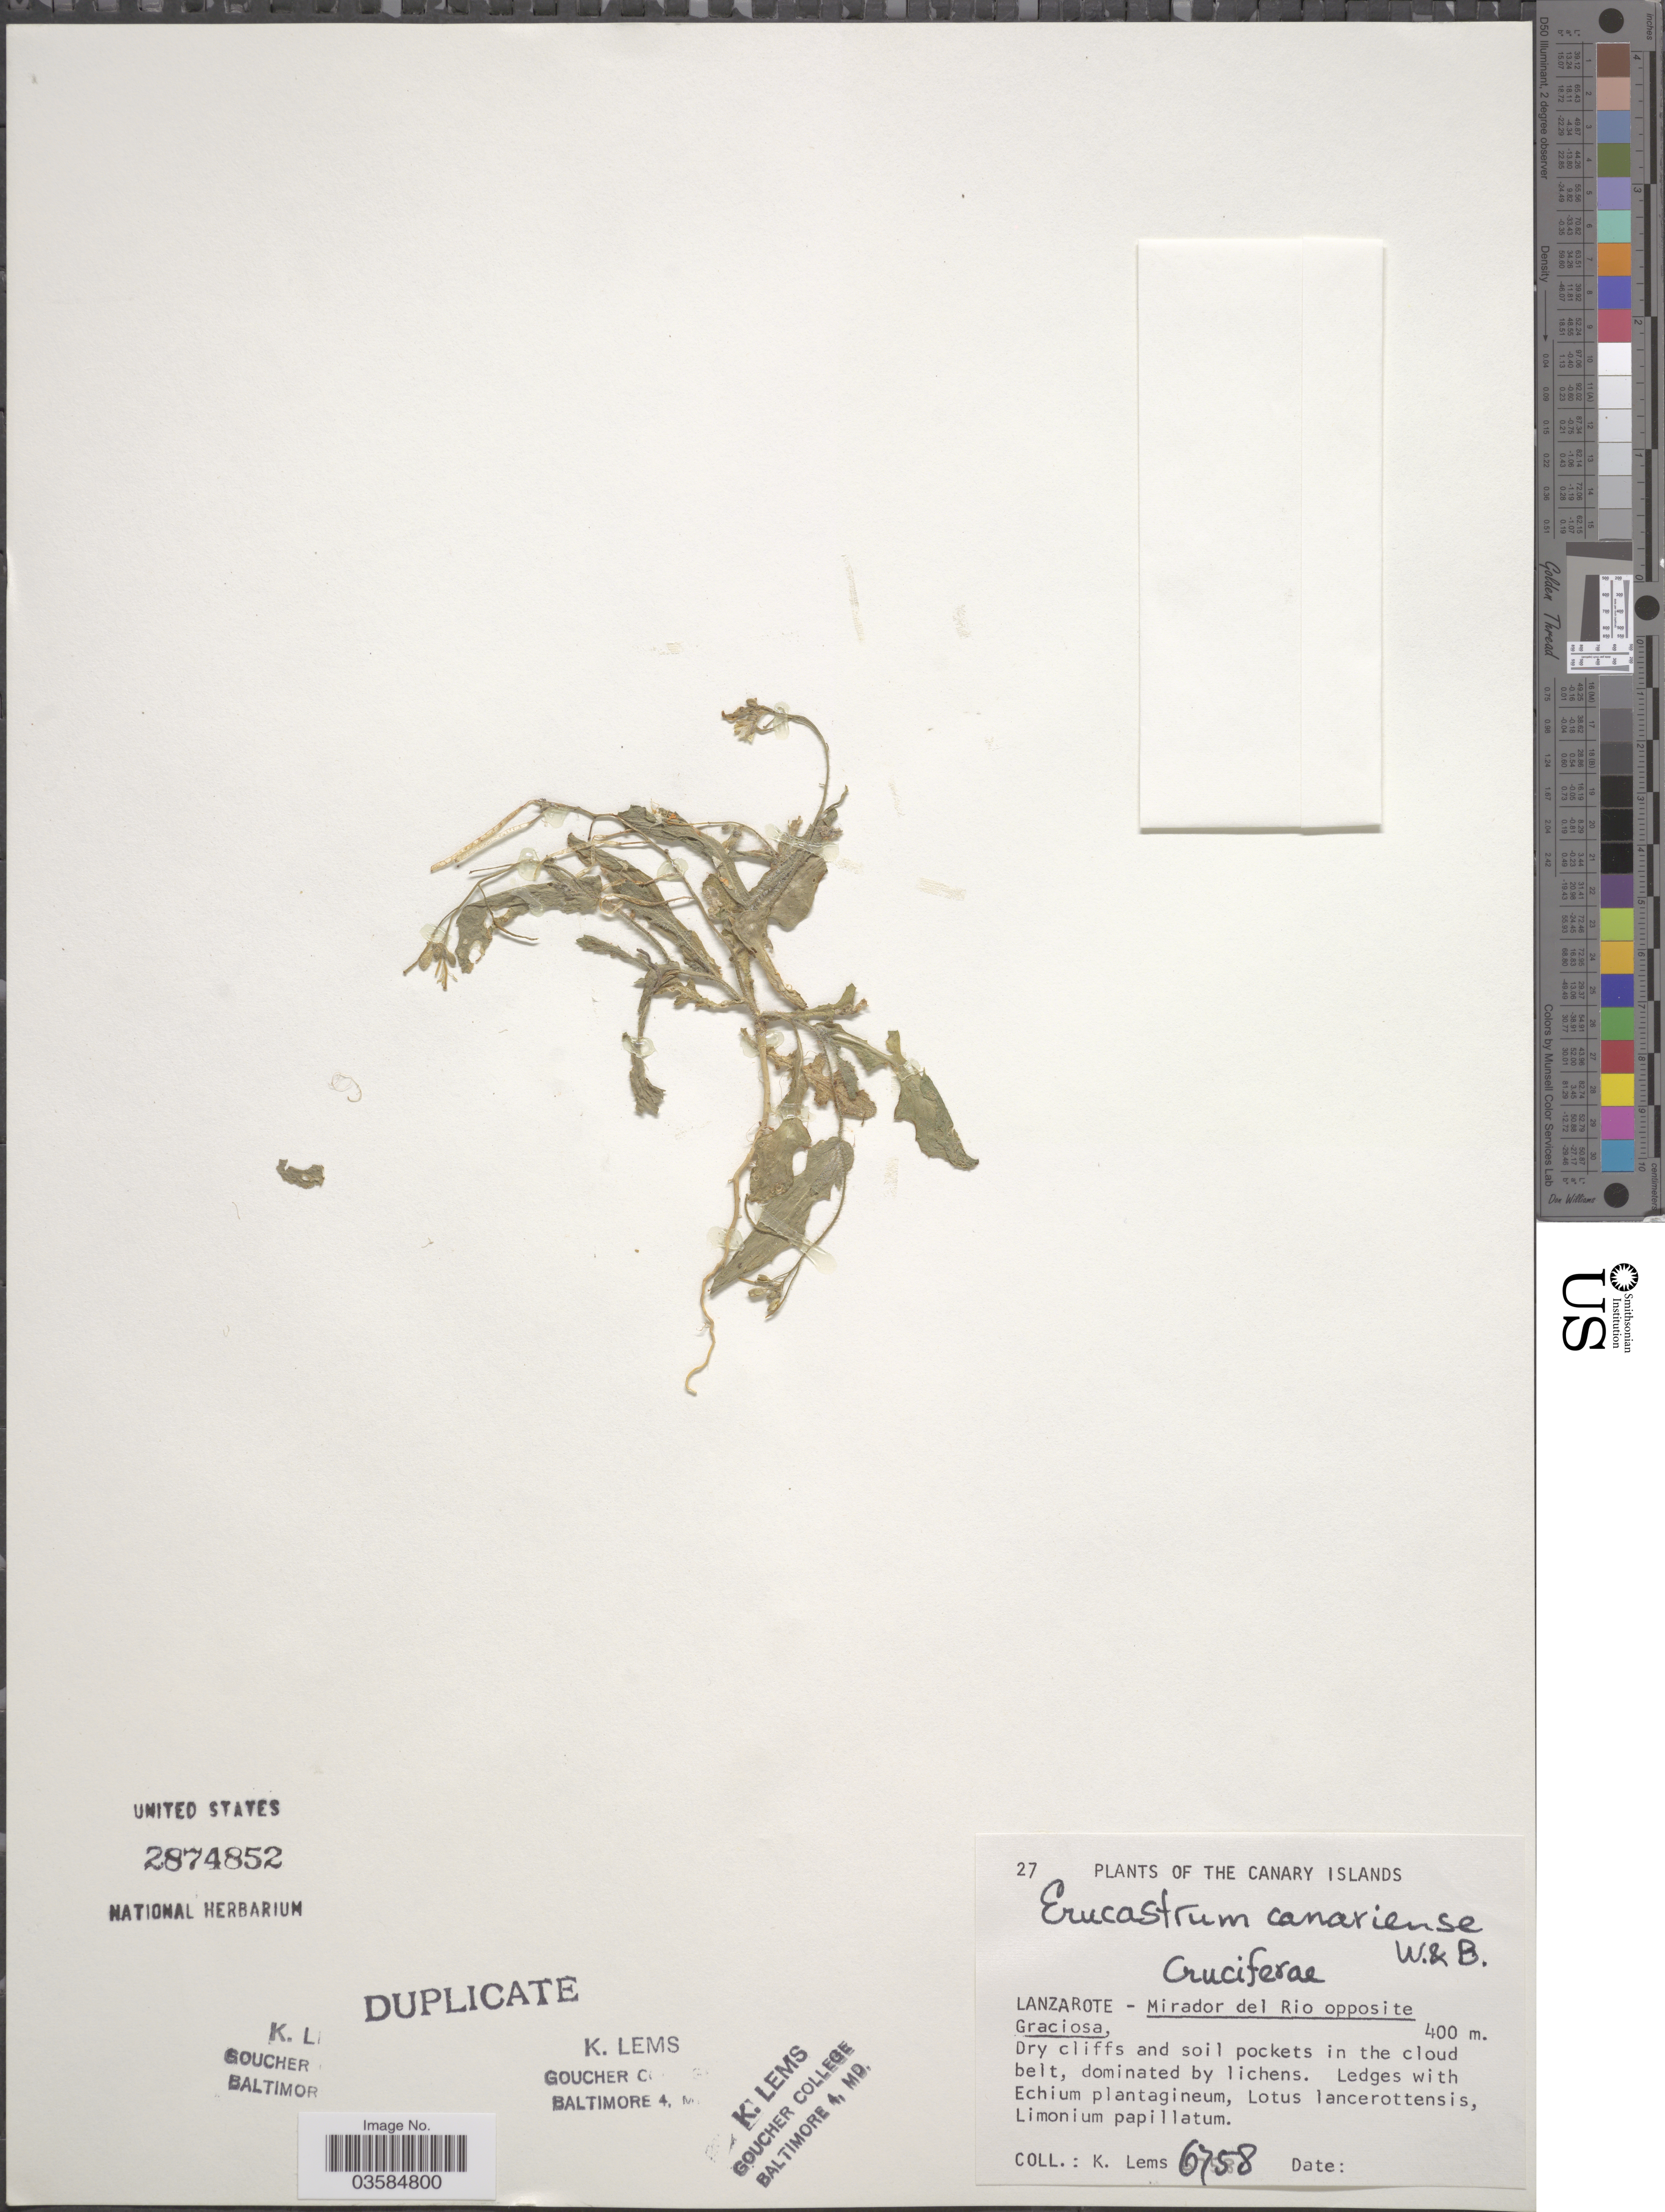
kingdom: Plantae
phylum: Tracheophyta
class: Magnoliopsida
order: Brassicales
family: Brassicaceae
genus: Erucastrum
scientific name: Erucastrum canariense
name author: Webb & Berthel.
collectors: K. Lems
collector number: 6758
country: Spain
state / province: Canarias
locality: The Canary Islands. Lanzarote-Mirador del Rio opposite Graciosa.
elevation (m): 400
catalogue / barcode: US 2874852